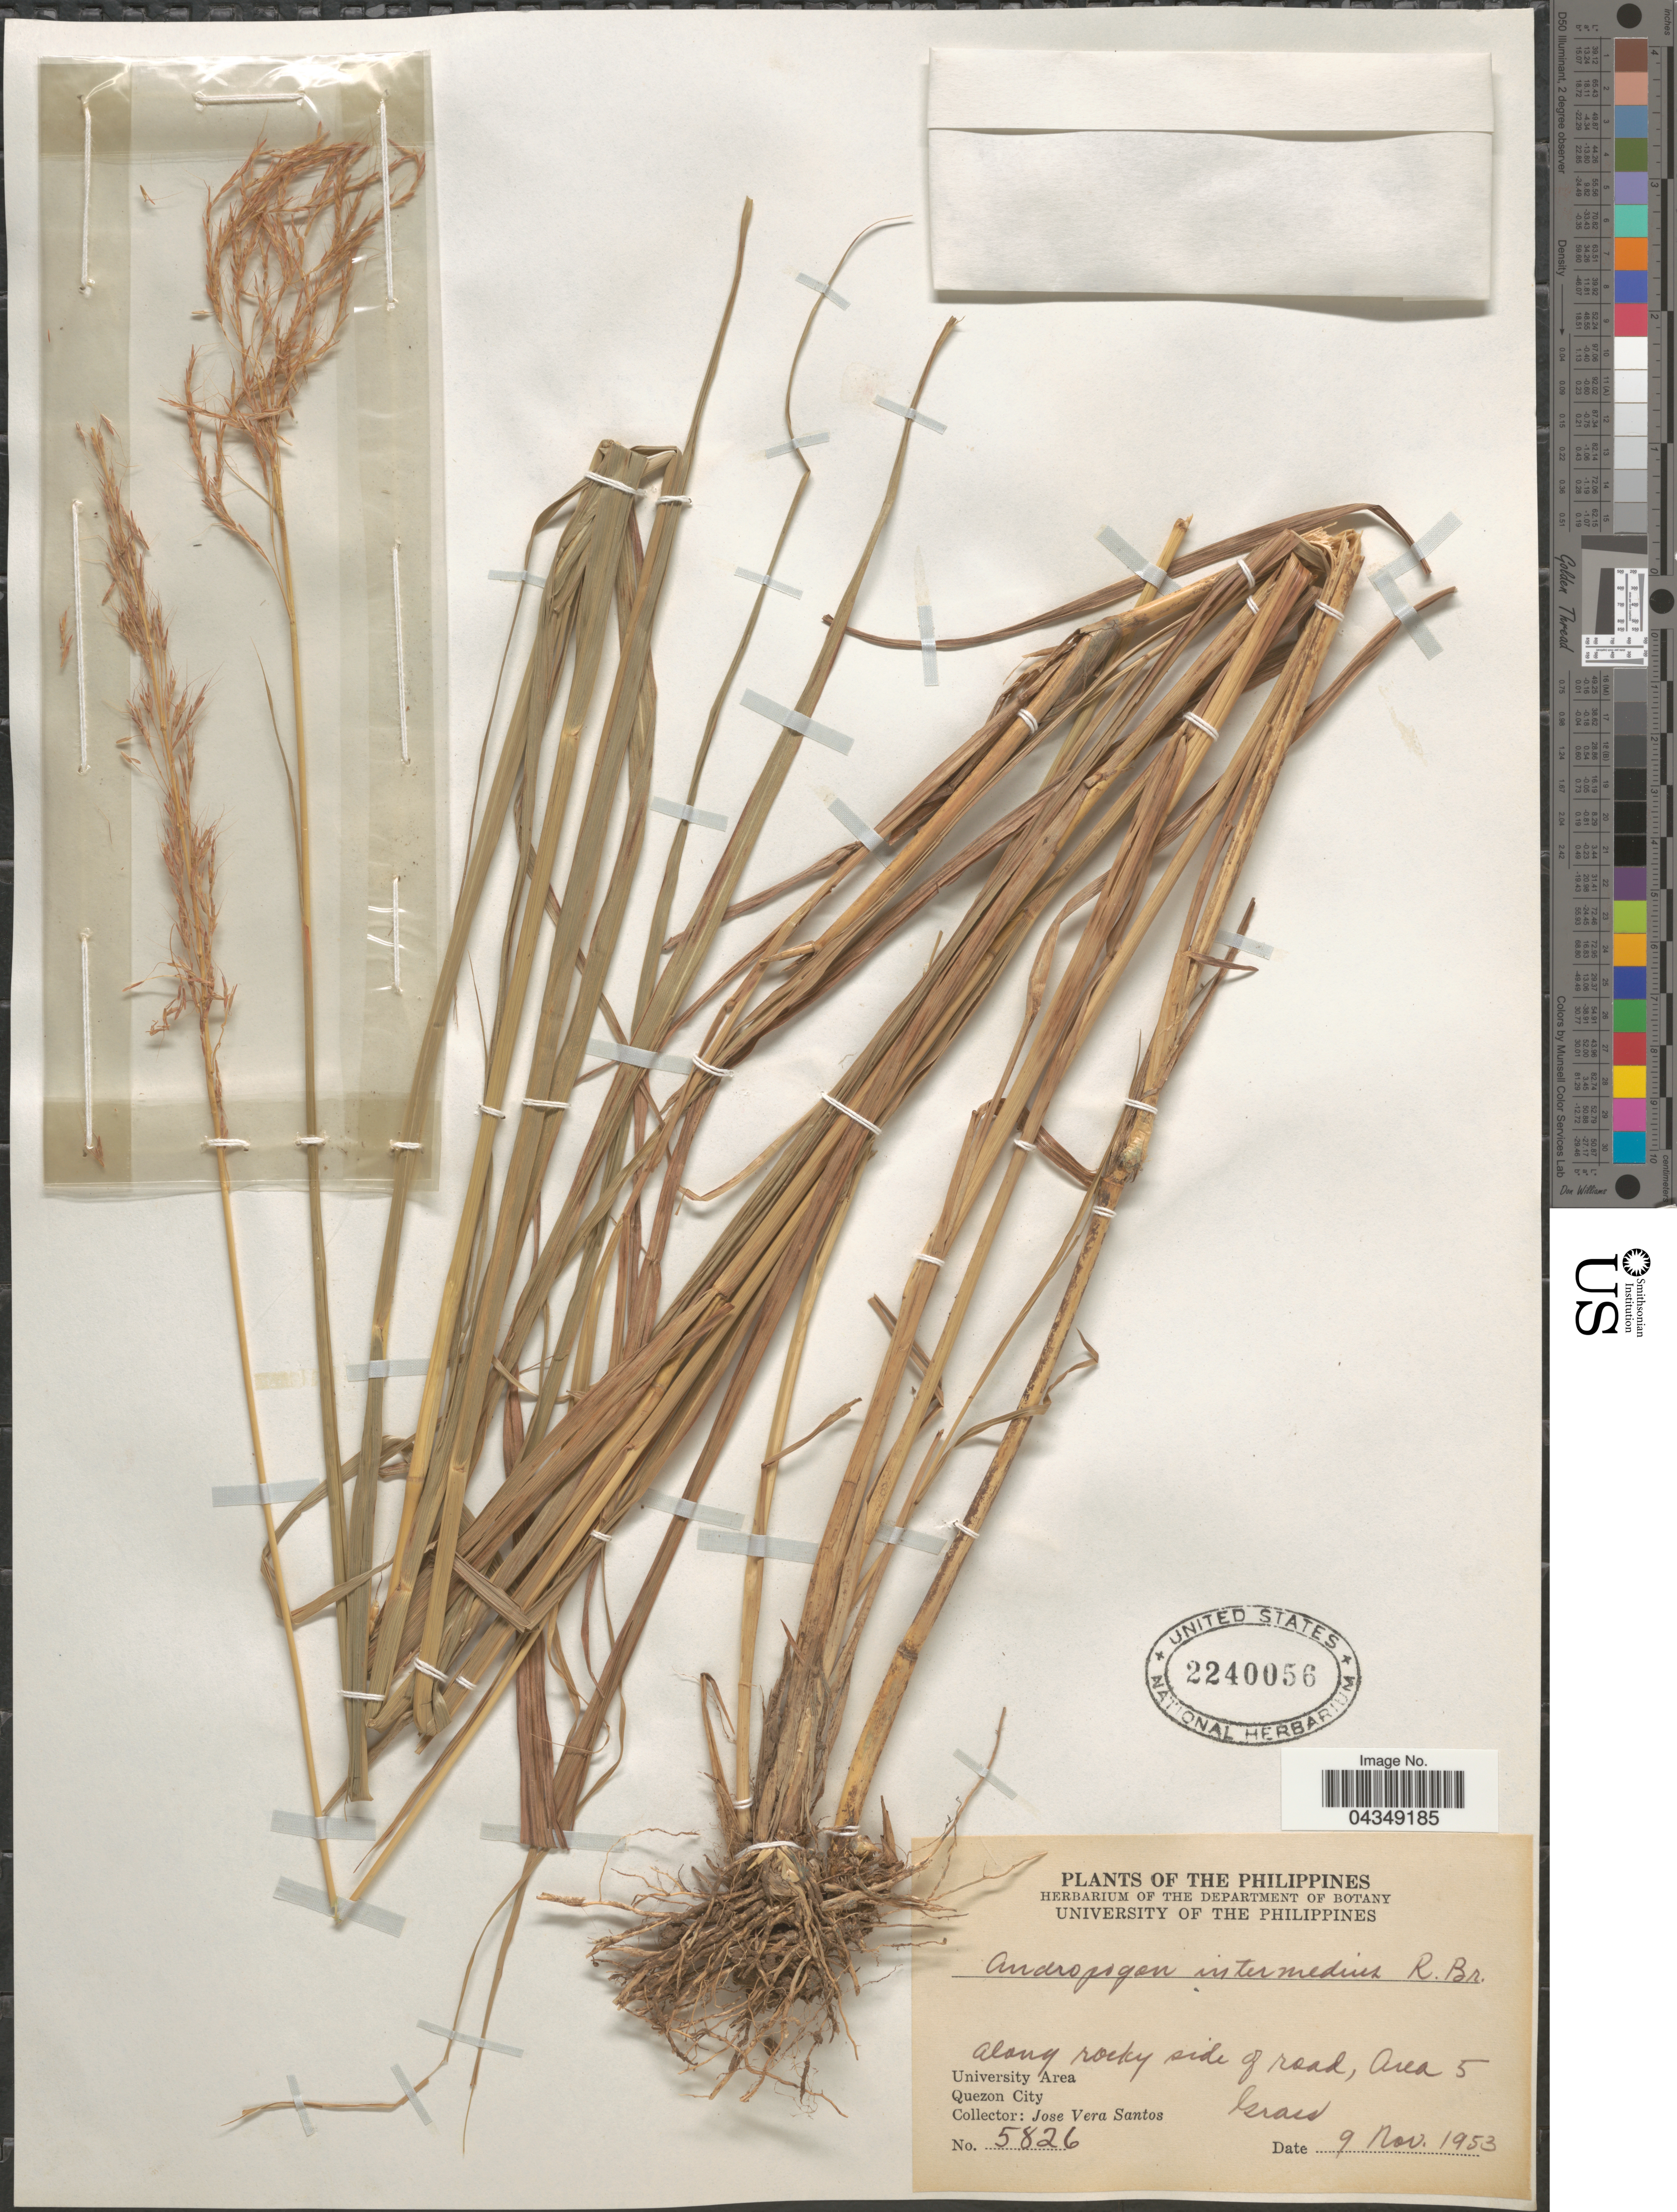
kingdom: Plantae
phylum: Tracheophyta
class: Liliopsida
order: Poales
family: Poaceae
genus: Bothriochloa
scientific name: Bothriochloa bladhii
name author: (Retz.) S.T. Blake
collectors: J. Santos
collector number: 5826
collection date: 1953-11-09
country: Philippines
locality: Along rocky side of road, Area 5. University Area. Quezon City.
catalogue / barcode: US 2240056